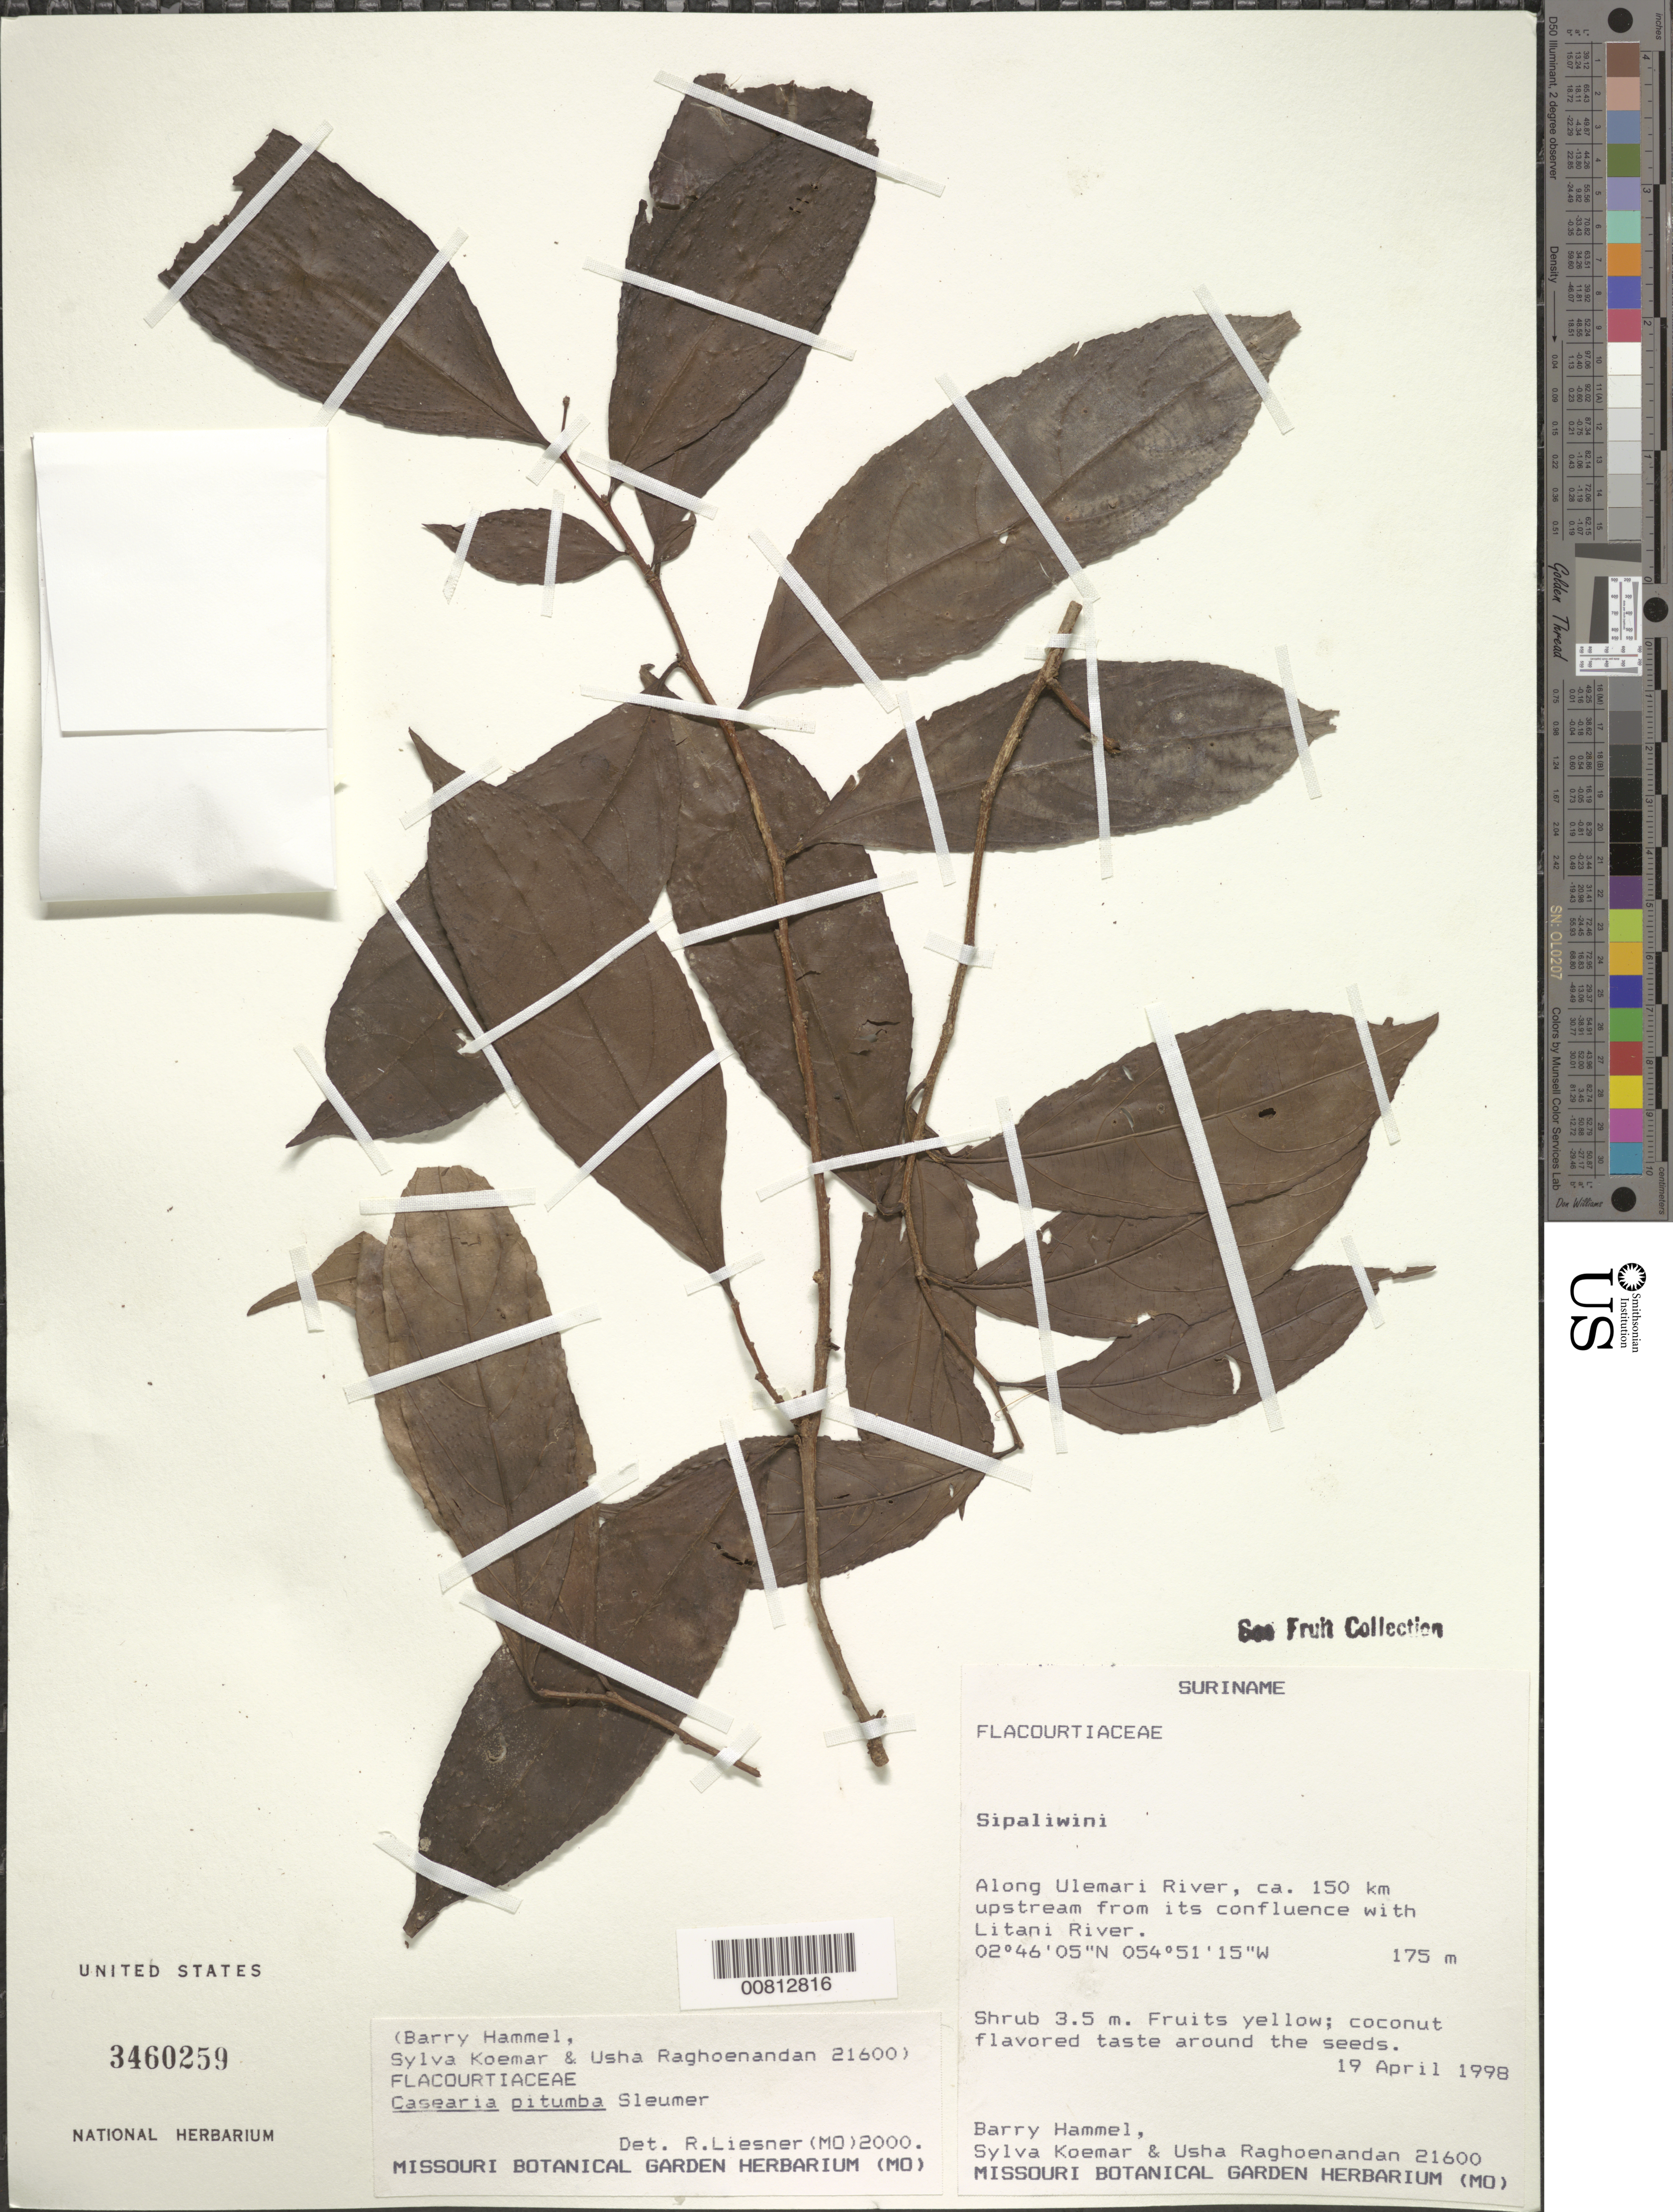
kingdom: Plantae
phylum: Tracheophyta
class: Magnoliopsida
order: Malpighiales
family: Salicaceae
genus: Casearia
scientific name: Casearia pitumba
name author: Sleumer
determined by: Liesner, R. L.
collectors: B. Hammel, S. Koemar & U. Raghoenandan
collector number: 21600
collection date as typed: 19-Apr-98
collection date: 1998-04-19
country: Suriname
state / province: Sipaliwini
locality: Ulemari R., ca. 150 km upstream from confl. with Litani R.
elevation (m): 175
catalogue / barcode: US 3460259